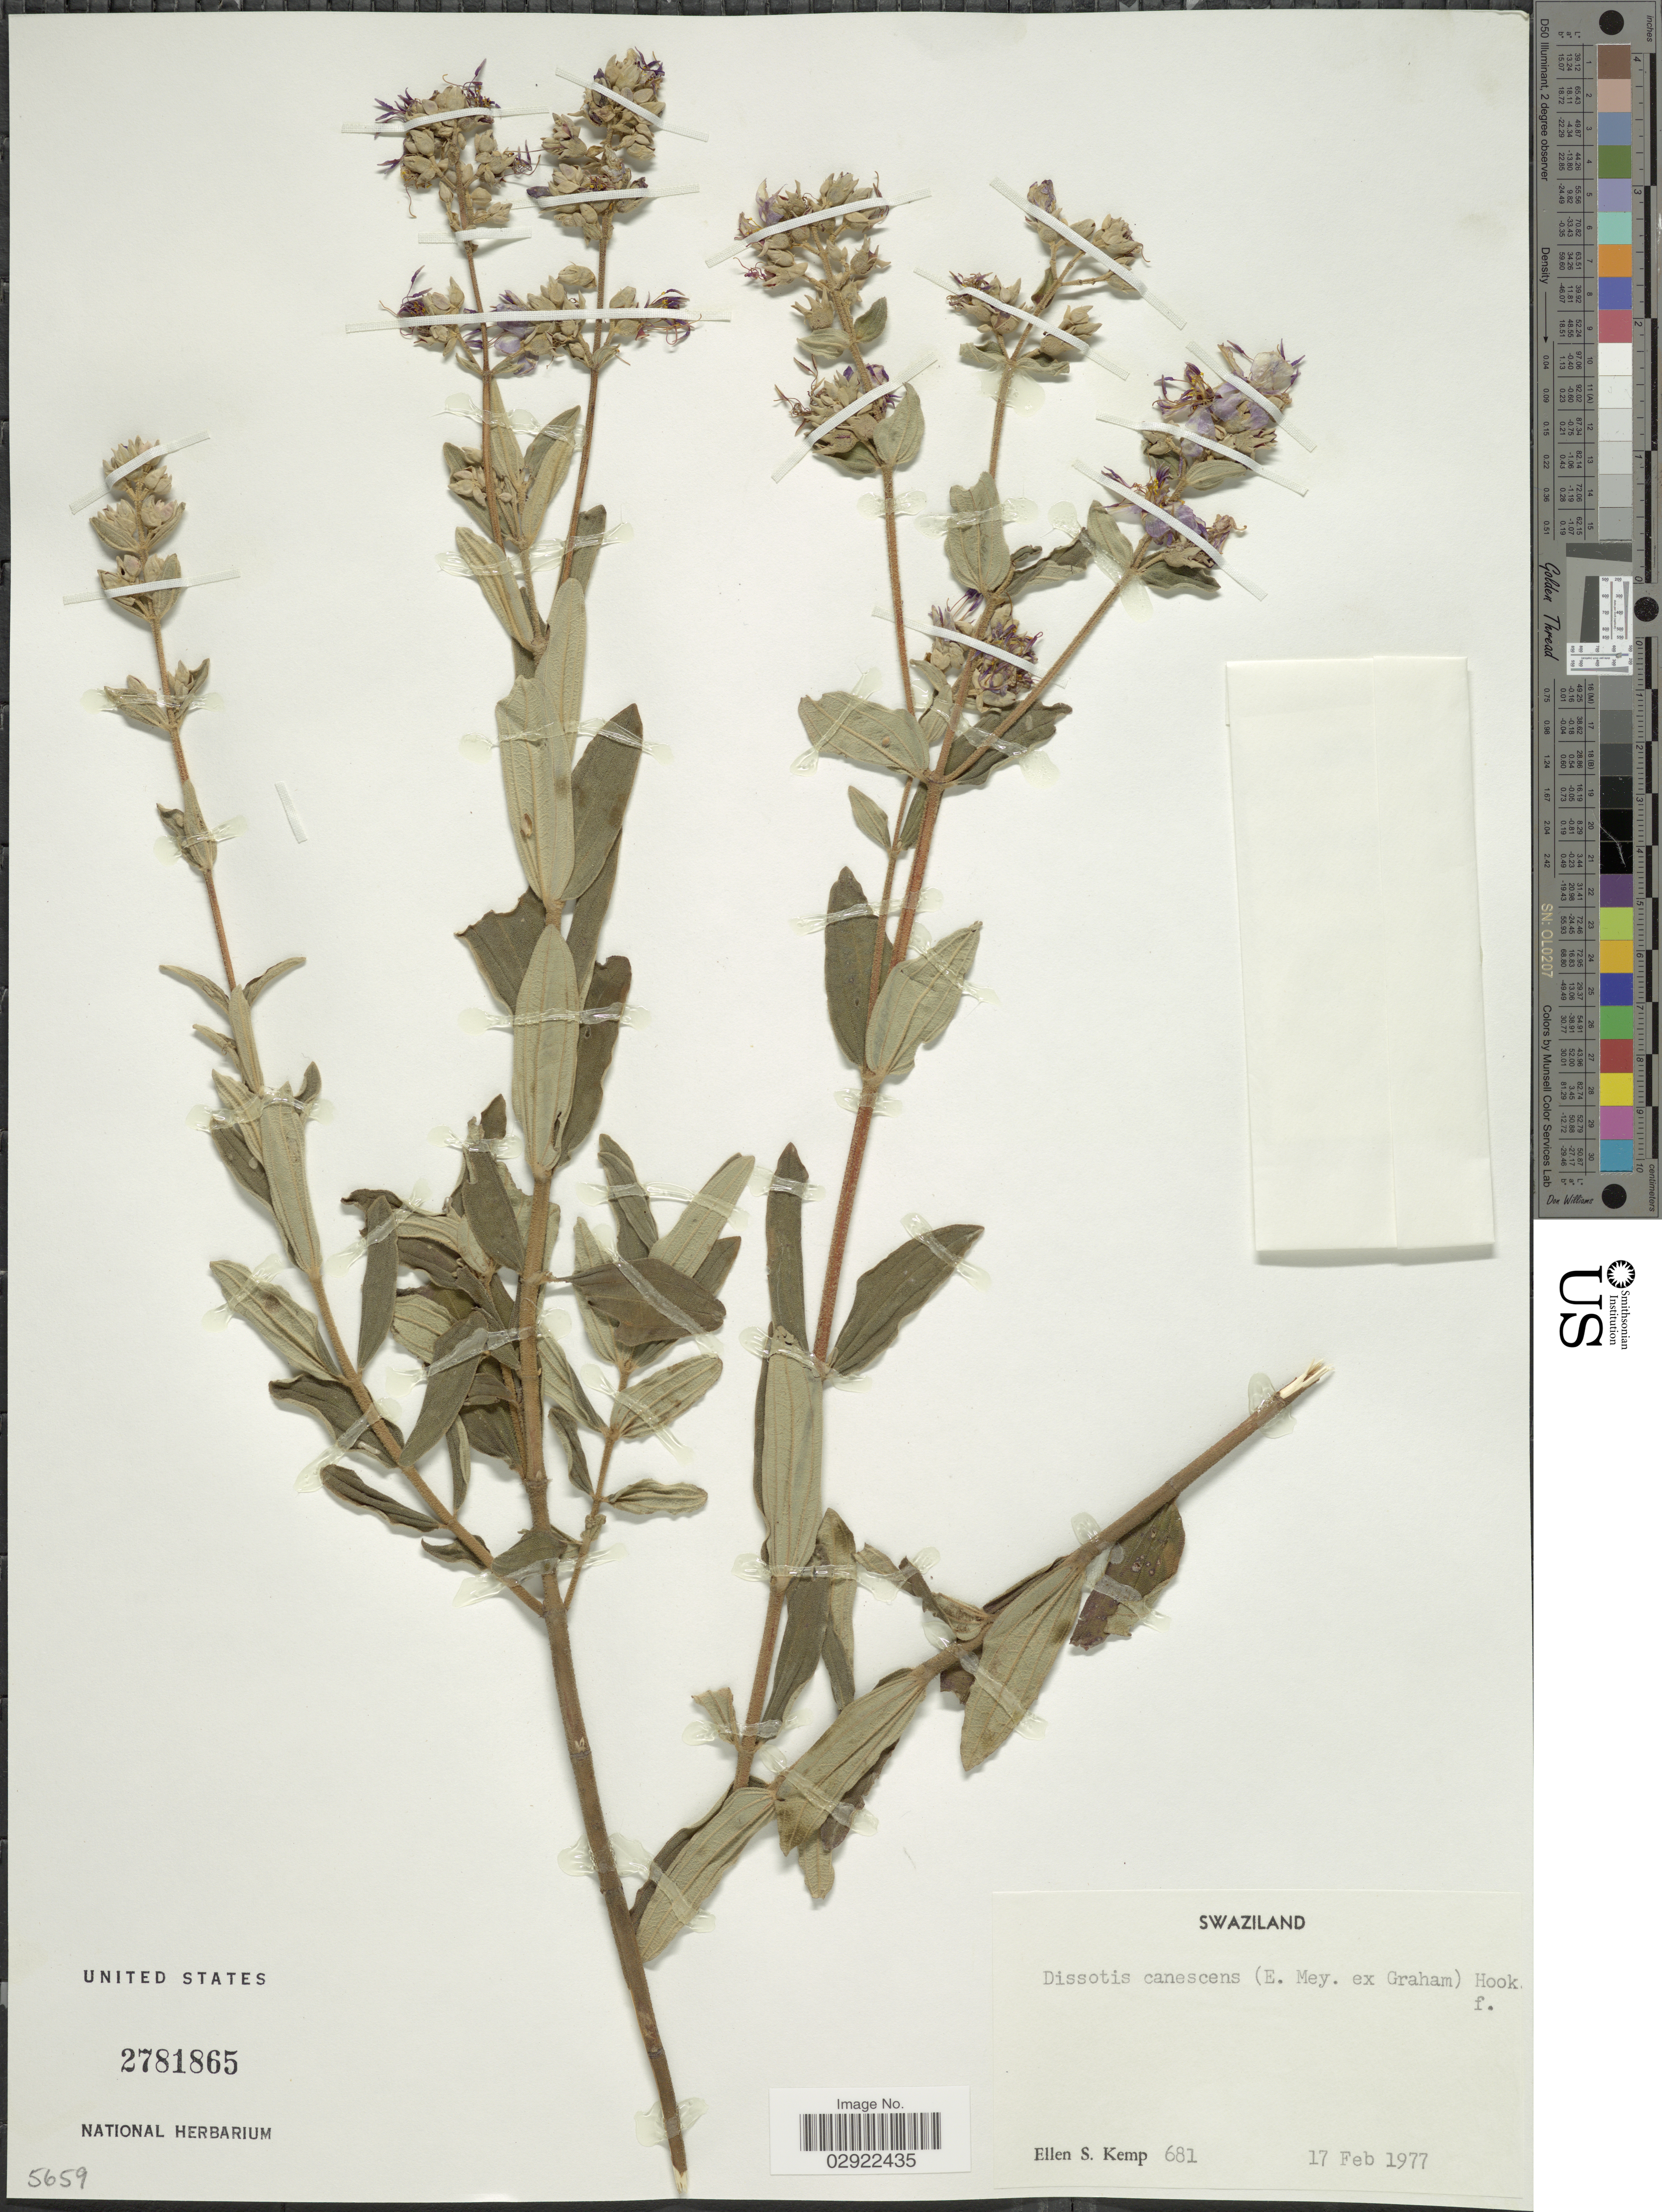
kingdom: Plantae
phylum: Tracheophyta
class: Magnoliopsida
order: Myrtales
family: Melastomataceae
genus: Argyrella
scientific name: Argyrella canescens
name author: (Graham) Harv.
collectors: E. S. Kemp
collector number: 681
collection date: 1977-02-17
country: Eswatini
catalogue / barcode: US 2781865